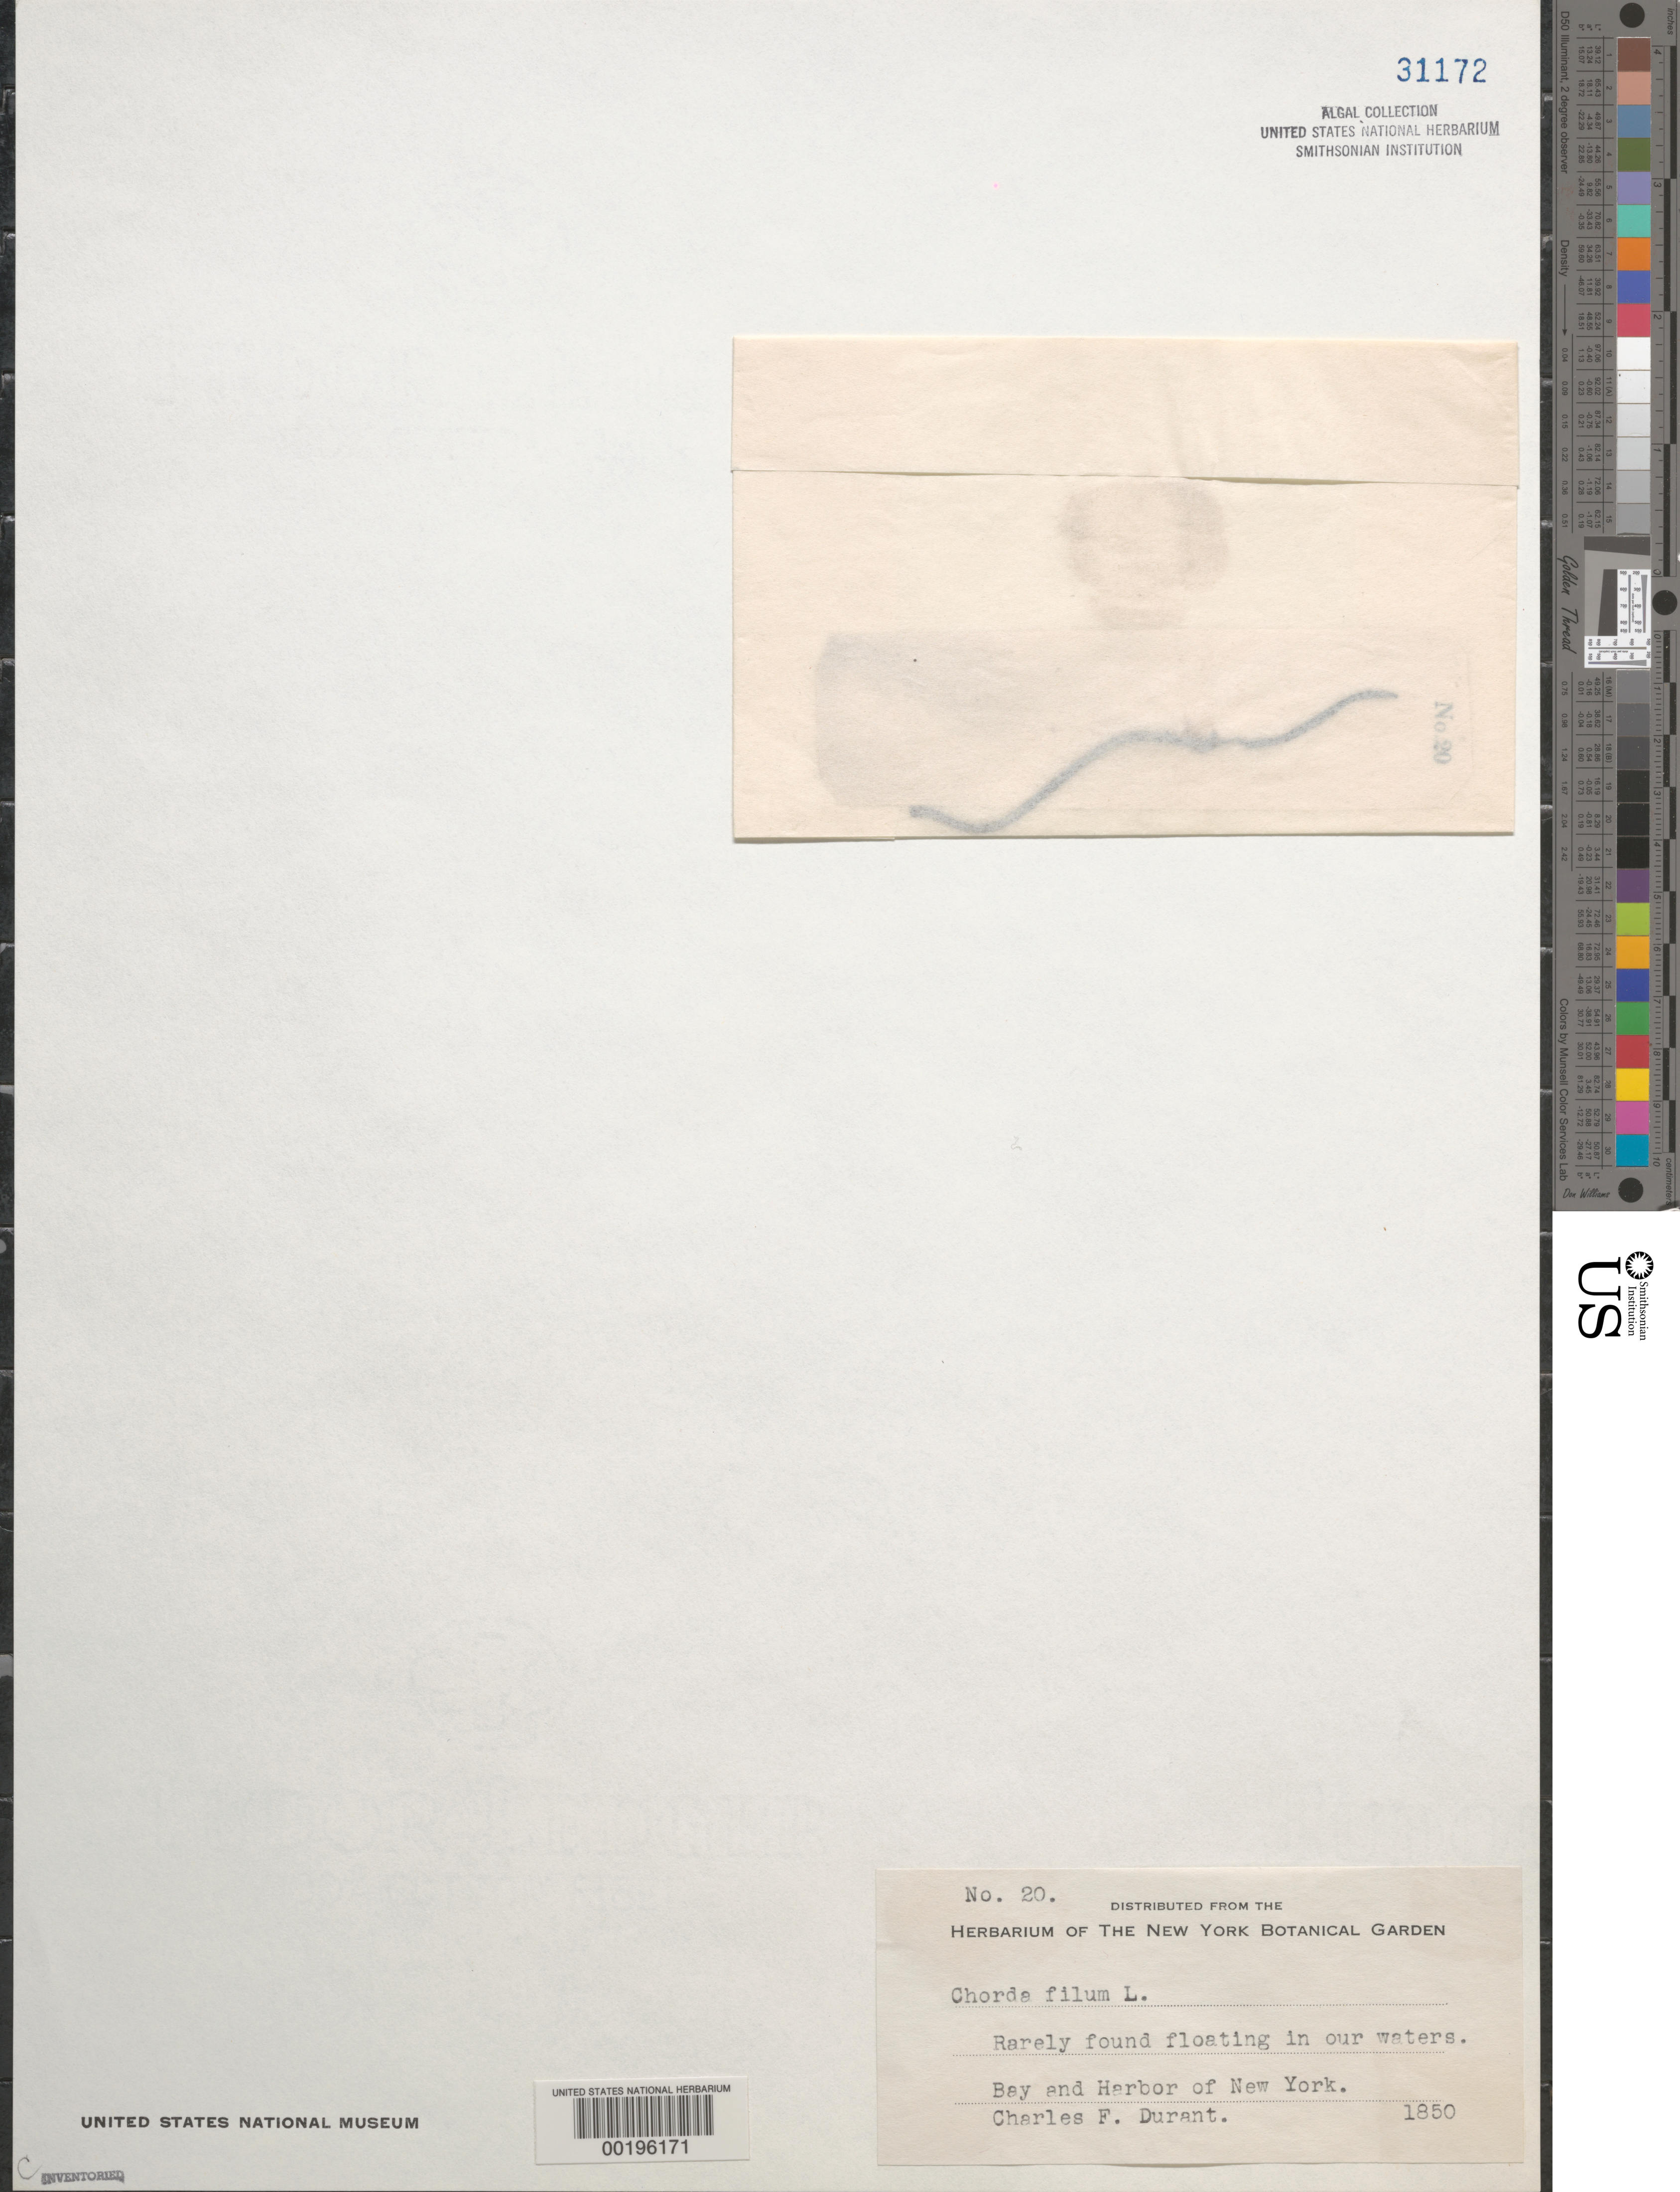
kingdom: Chromista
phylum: Ochrophyta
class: Phaeophyceae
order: Laminariales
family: Chordaceae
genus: Chorda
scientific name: Chorda filum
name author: (L.) Stackh.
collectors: C. Durant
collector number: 20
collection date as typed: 1850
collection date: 1850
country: United States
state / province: New York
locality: New York Bay and New York Harbor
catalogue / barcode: US 31172